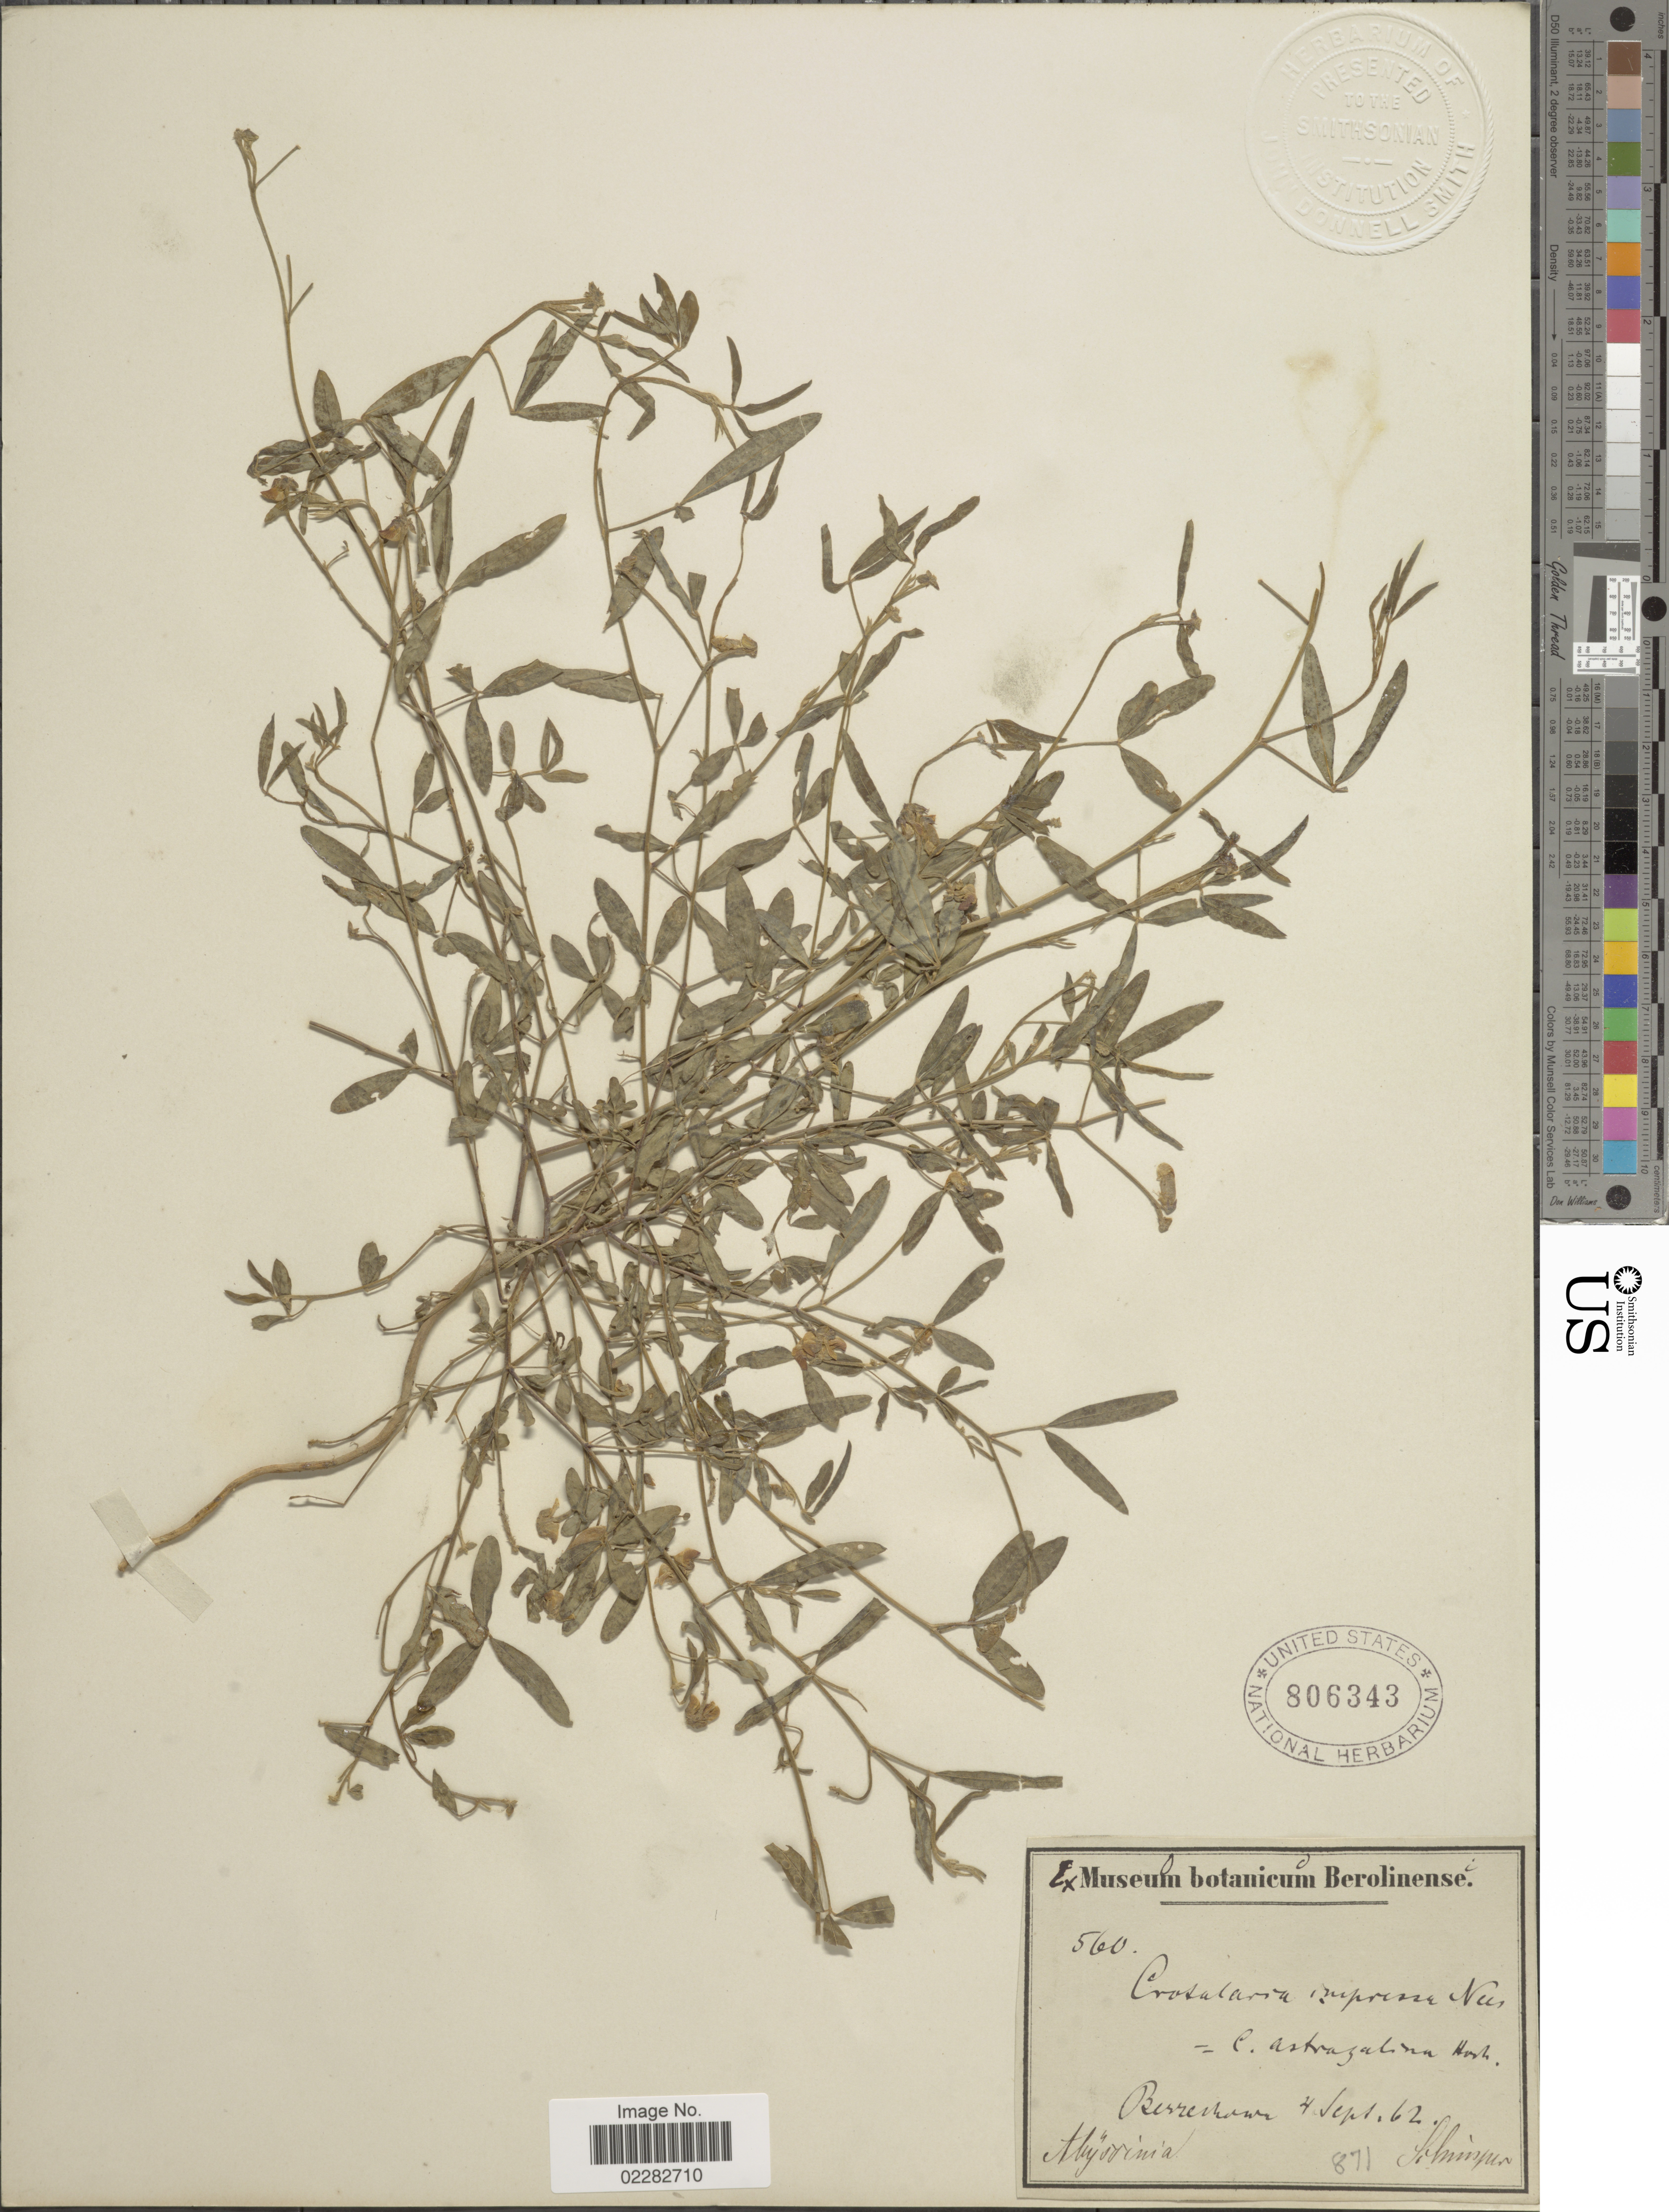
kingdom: Plantae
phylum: Tracheophyta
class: Magnoliopsida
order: Fabales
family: Fabaceae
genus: Crotalaria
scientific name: Crotalaria astragalina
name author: Hochst. ex A. Rich.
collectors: -. Schimper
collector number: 871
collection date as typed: Transcribed d/m/y: 4/9/62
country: Eritrea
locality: Abyssinia, Berreshwan. [interpreted]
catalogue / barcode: US 806343